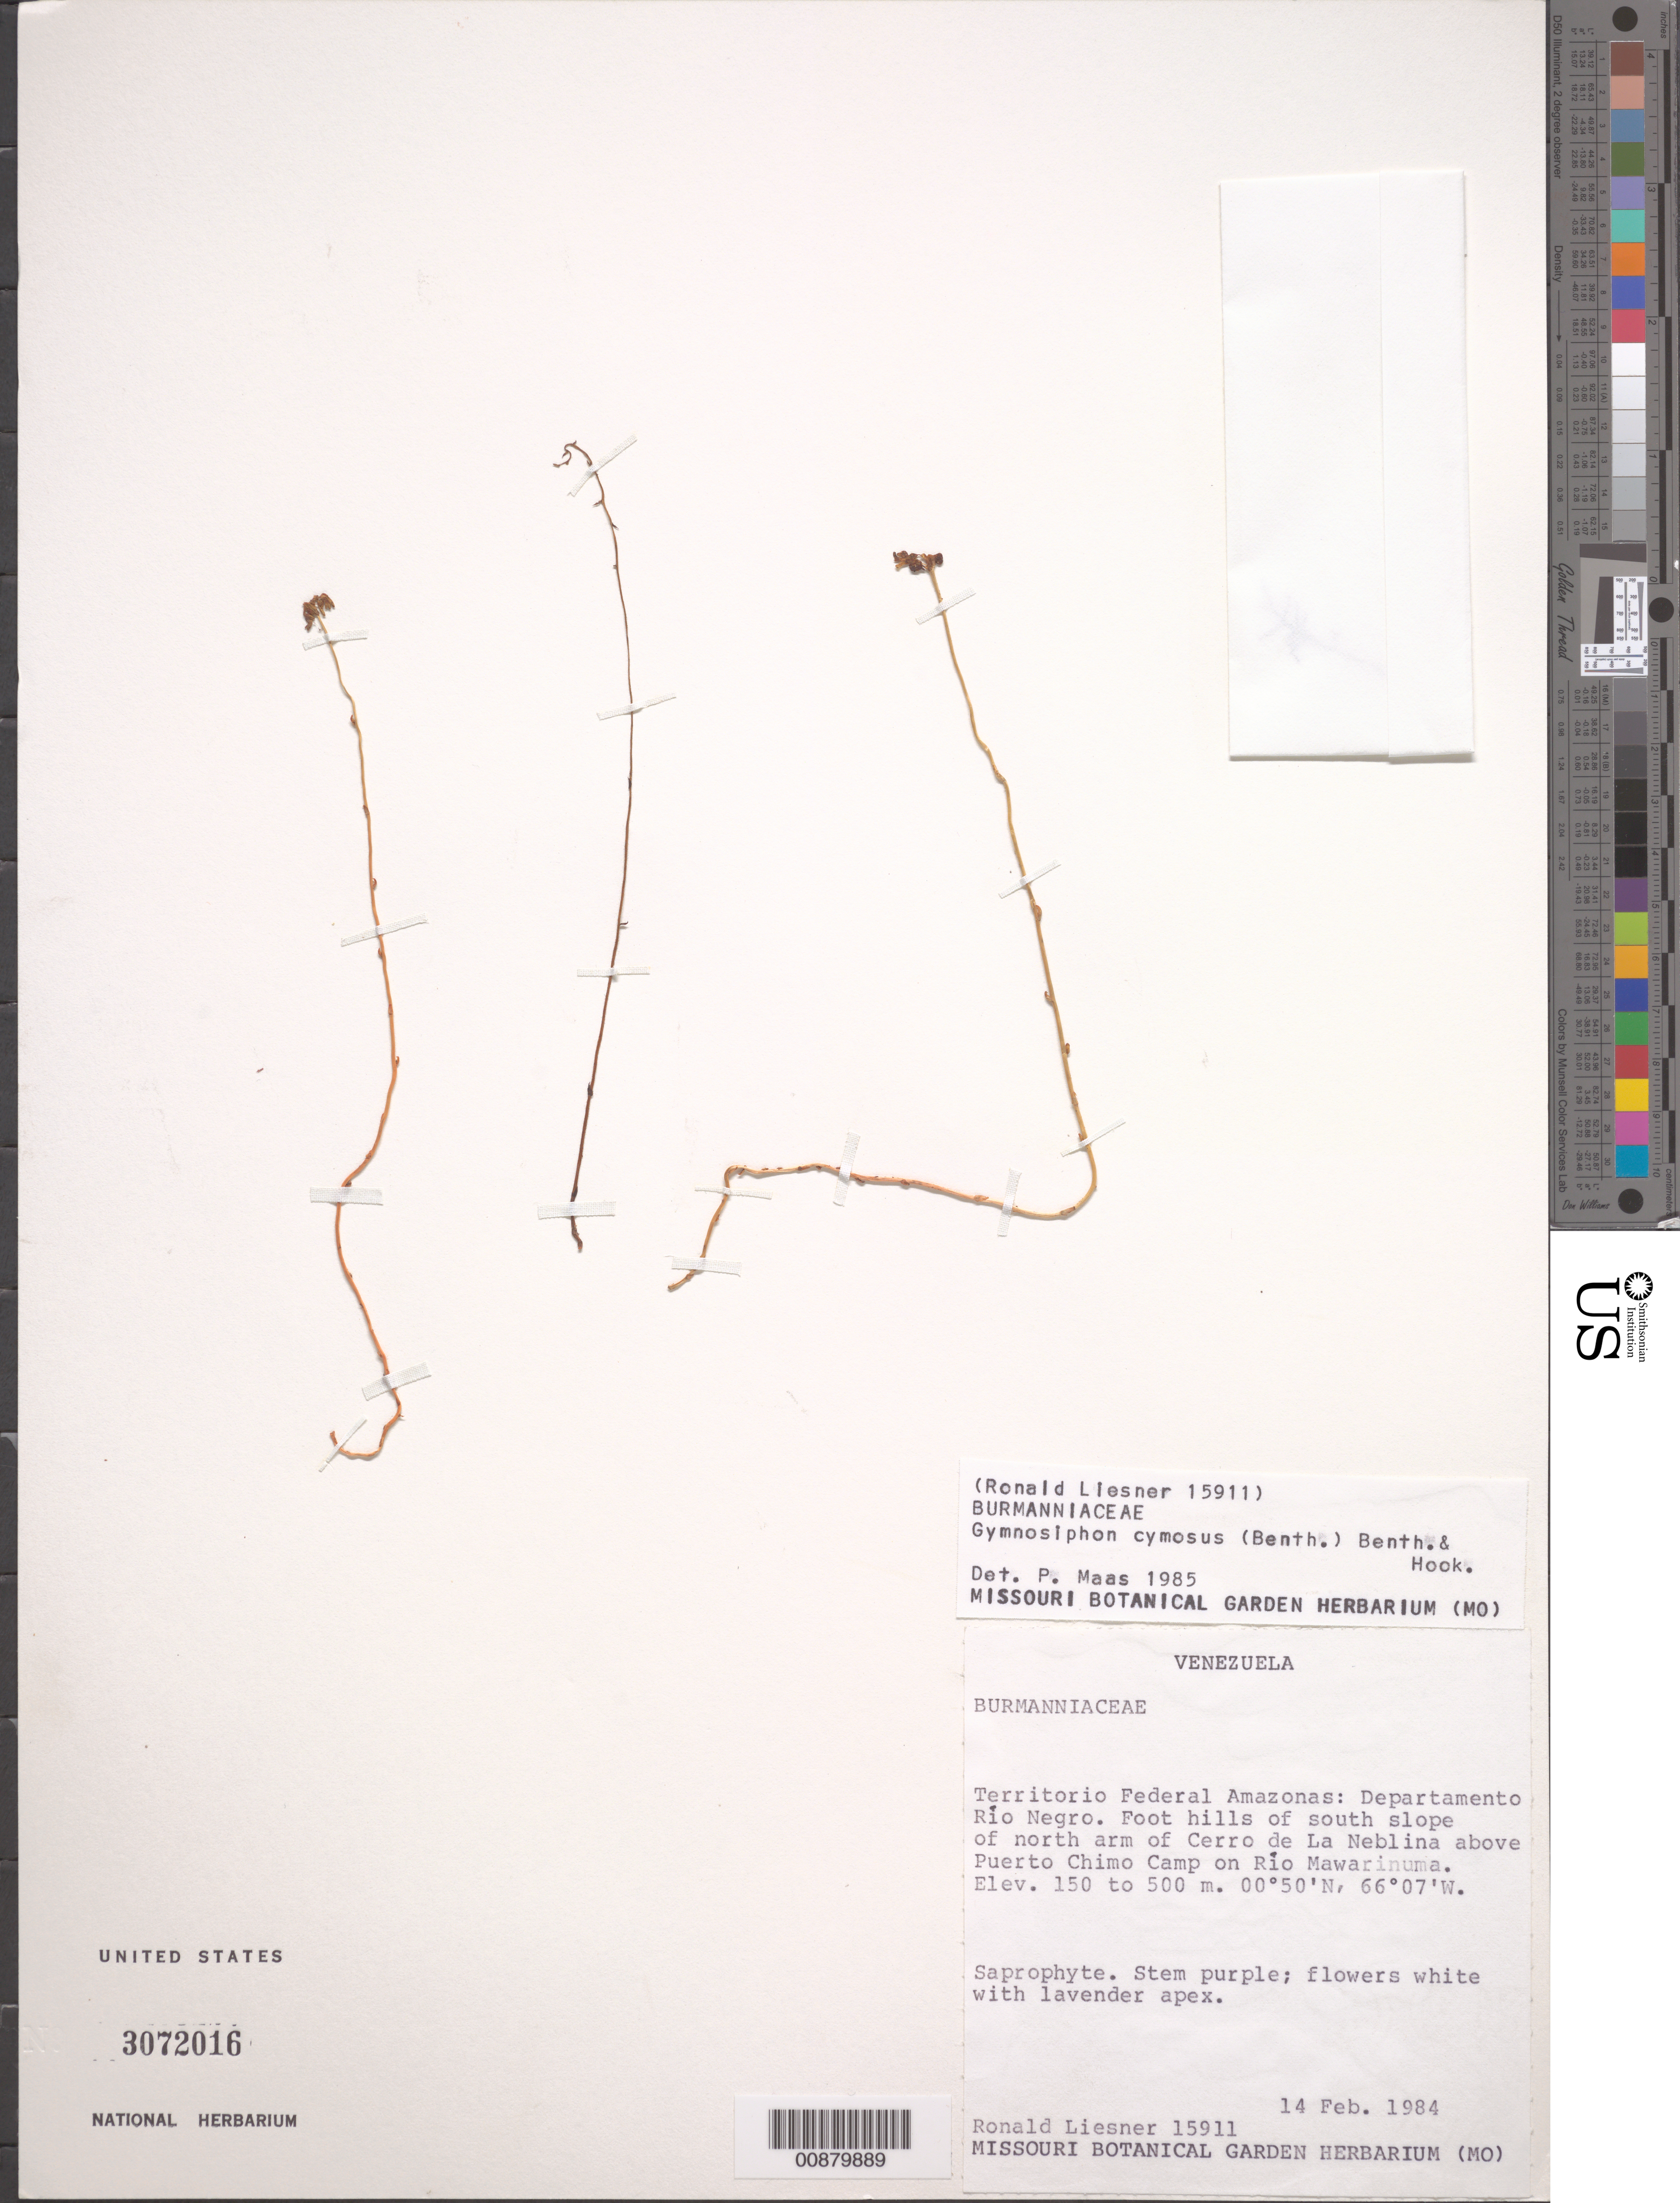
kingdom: Plantae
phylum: Tracheophyta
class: Liliopsida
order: Dioscoreales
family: Burmanniaceae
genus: Gymnosiphon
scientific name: Gymnosiphon cymosus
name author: (Benth.) Benth. & Hook. f.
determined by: Maas, Paul J. M.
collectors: R. L. Liesner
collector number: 15911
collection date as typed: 14-Feb-84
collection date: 1984-02-14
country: Venezuela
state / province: Amazonas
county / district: Río Negro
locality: Cerro de La Neblina, above Puerto Chimo Camp on Río Mawarinuma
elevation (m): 150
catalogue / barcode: US 3072016